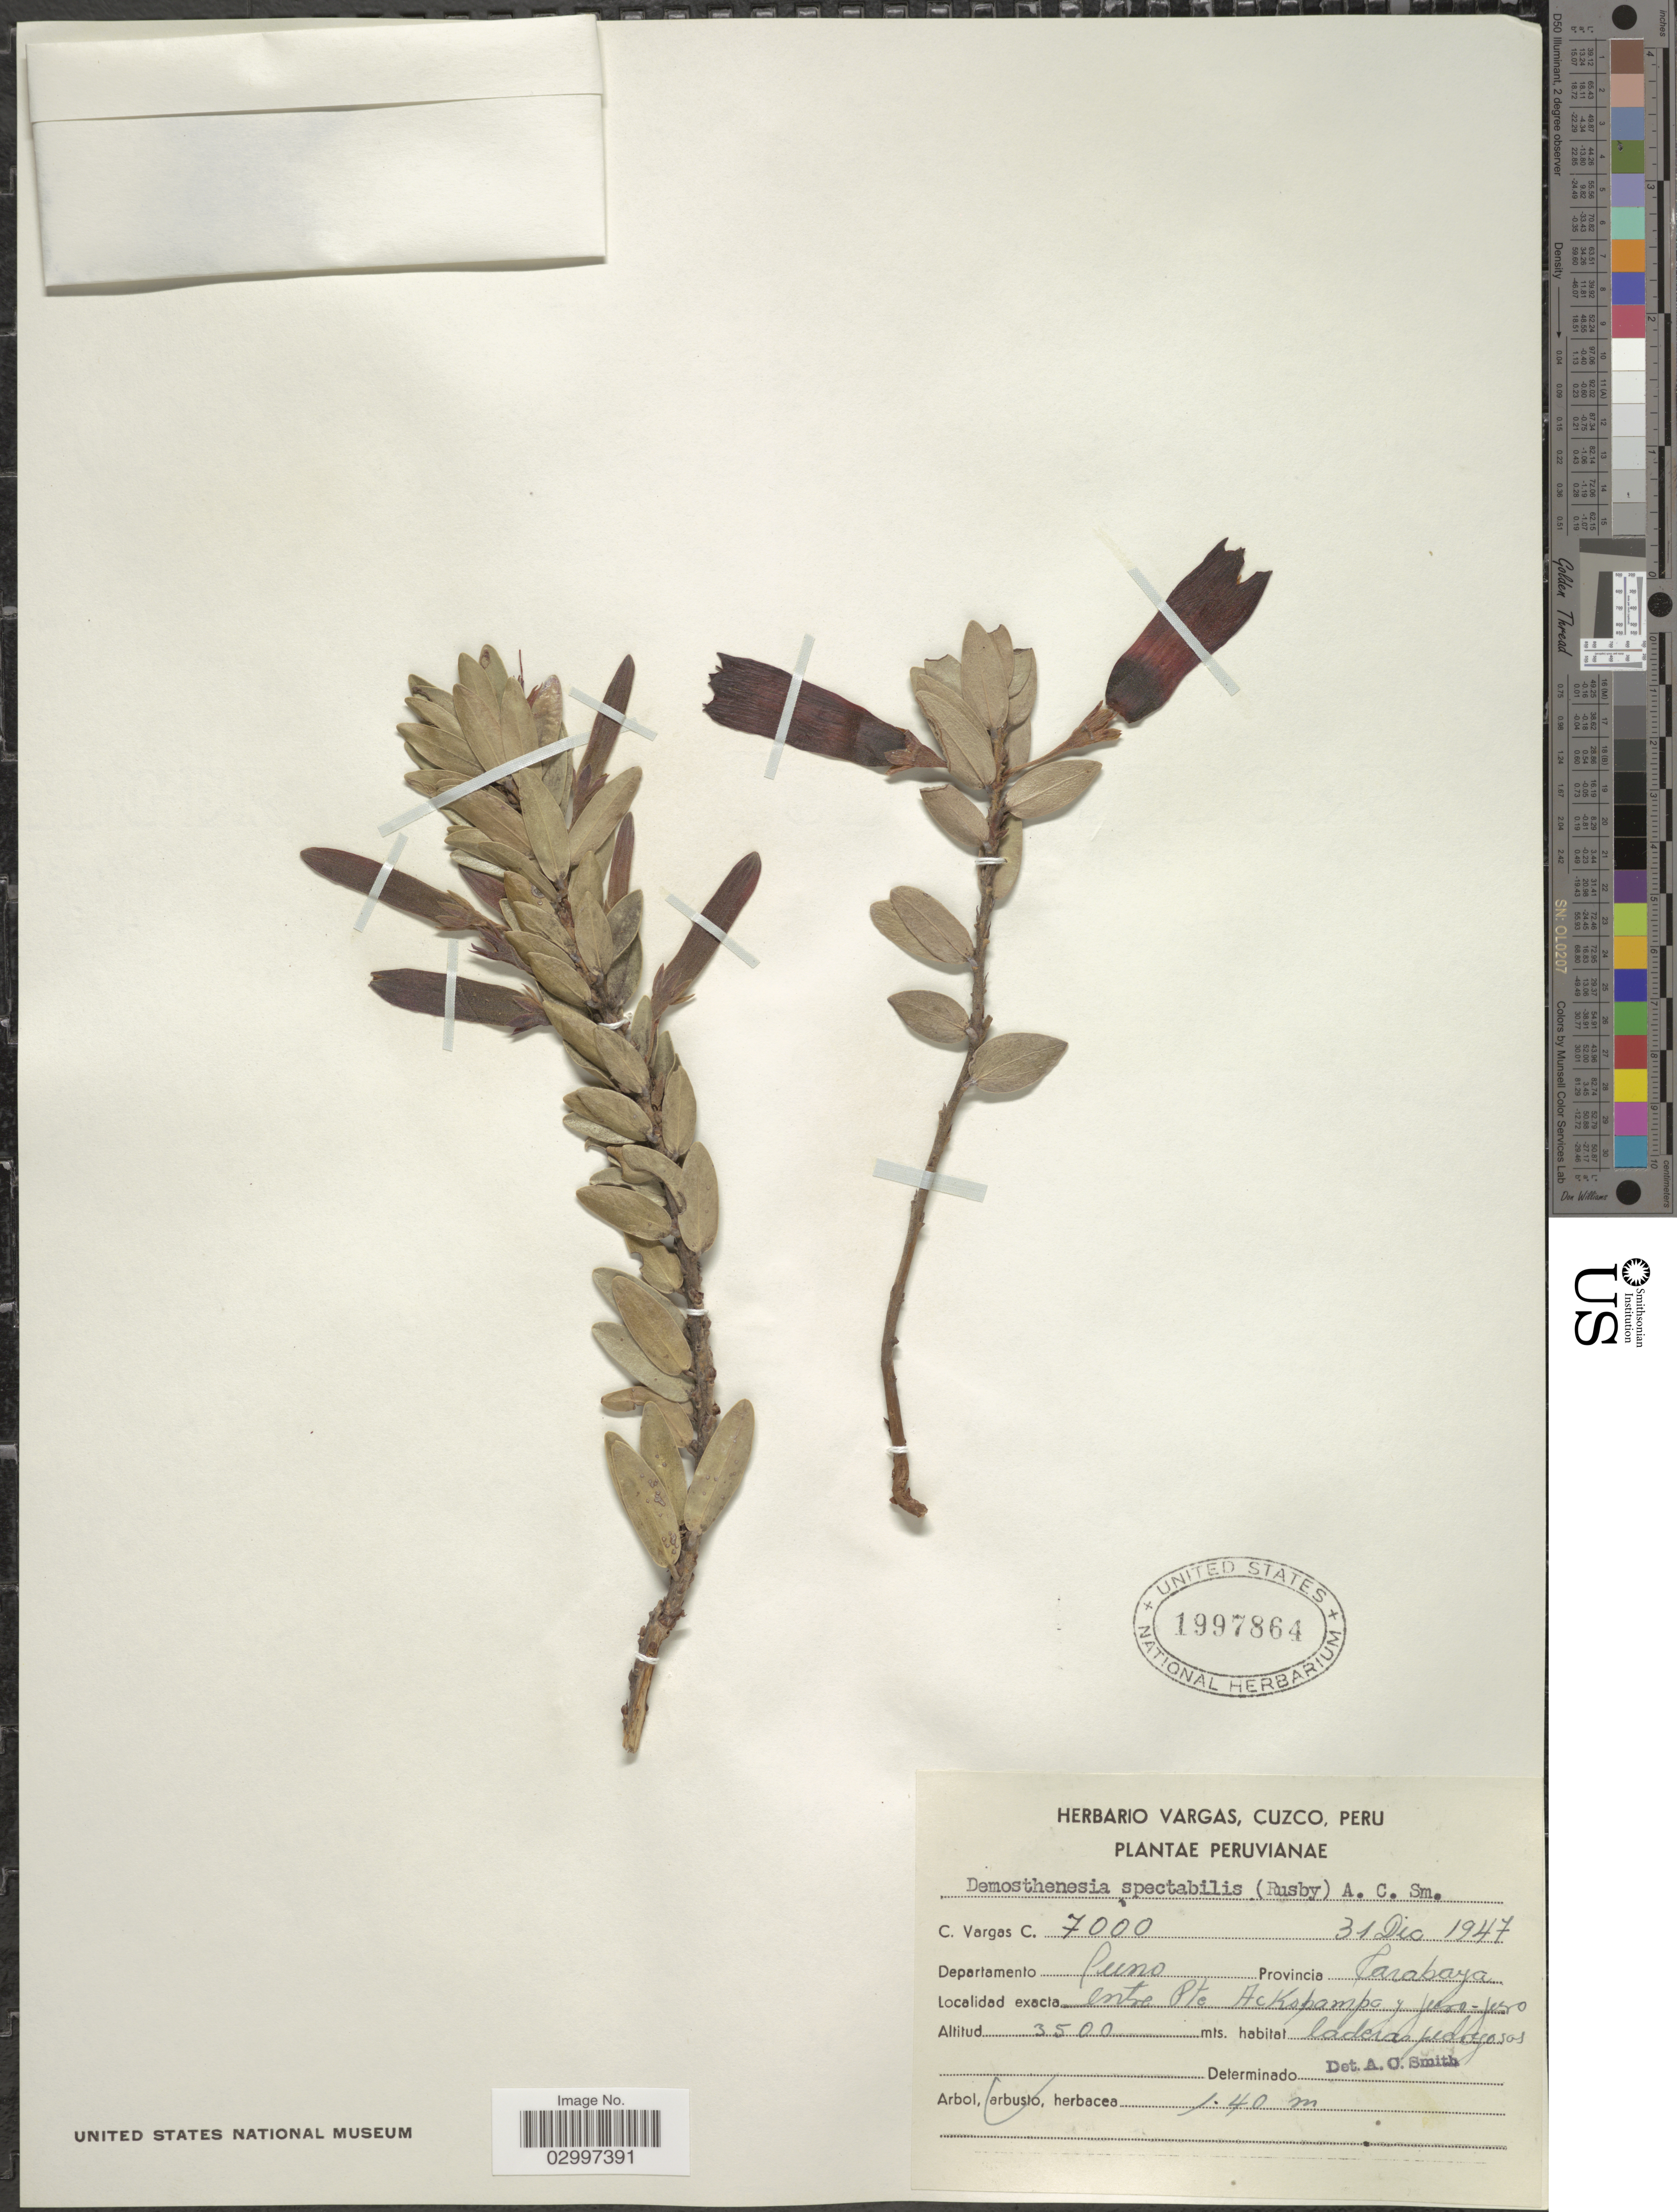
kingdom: Plantae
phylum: Tracheophyta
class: Magnoliopsida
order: Ericales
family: Ericaceae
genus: Demosthenesia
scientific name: Demosthenesia spectabilis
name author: (Rusby) A.C. Sm.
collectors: C. Vargas Calderón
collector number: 7000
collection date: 1947-12-31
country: Peru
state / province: Puno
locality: Entre Pte. Ackopampa y Juro-Juro, Provincia Carabaya, Departamento Puno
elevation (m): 3500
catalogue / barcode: US 1997864